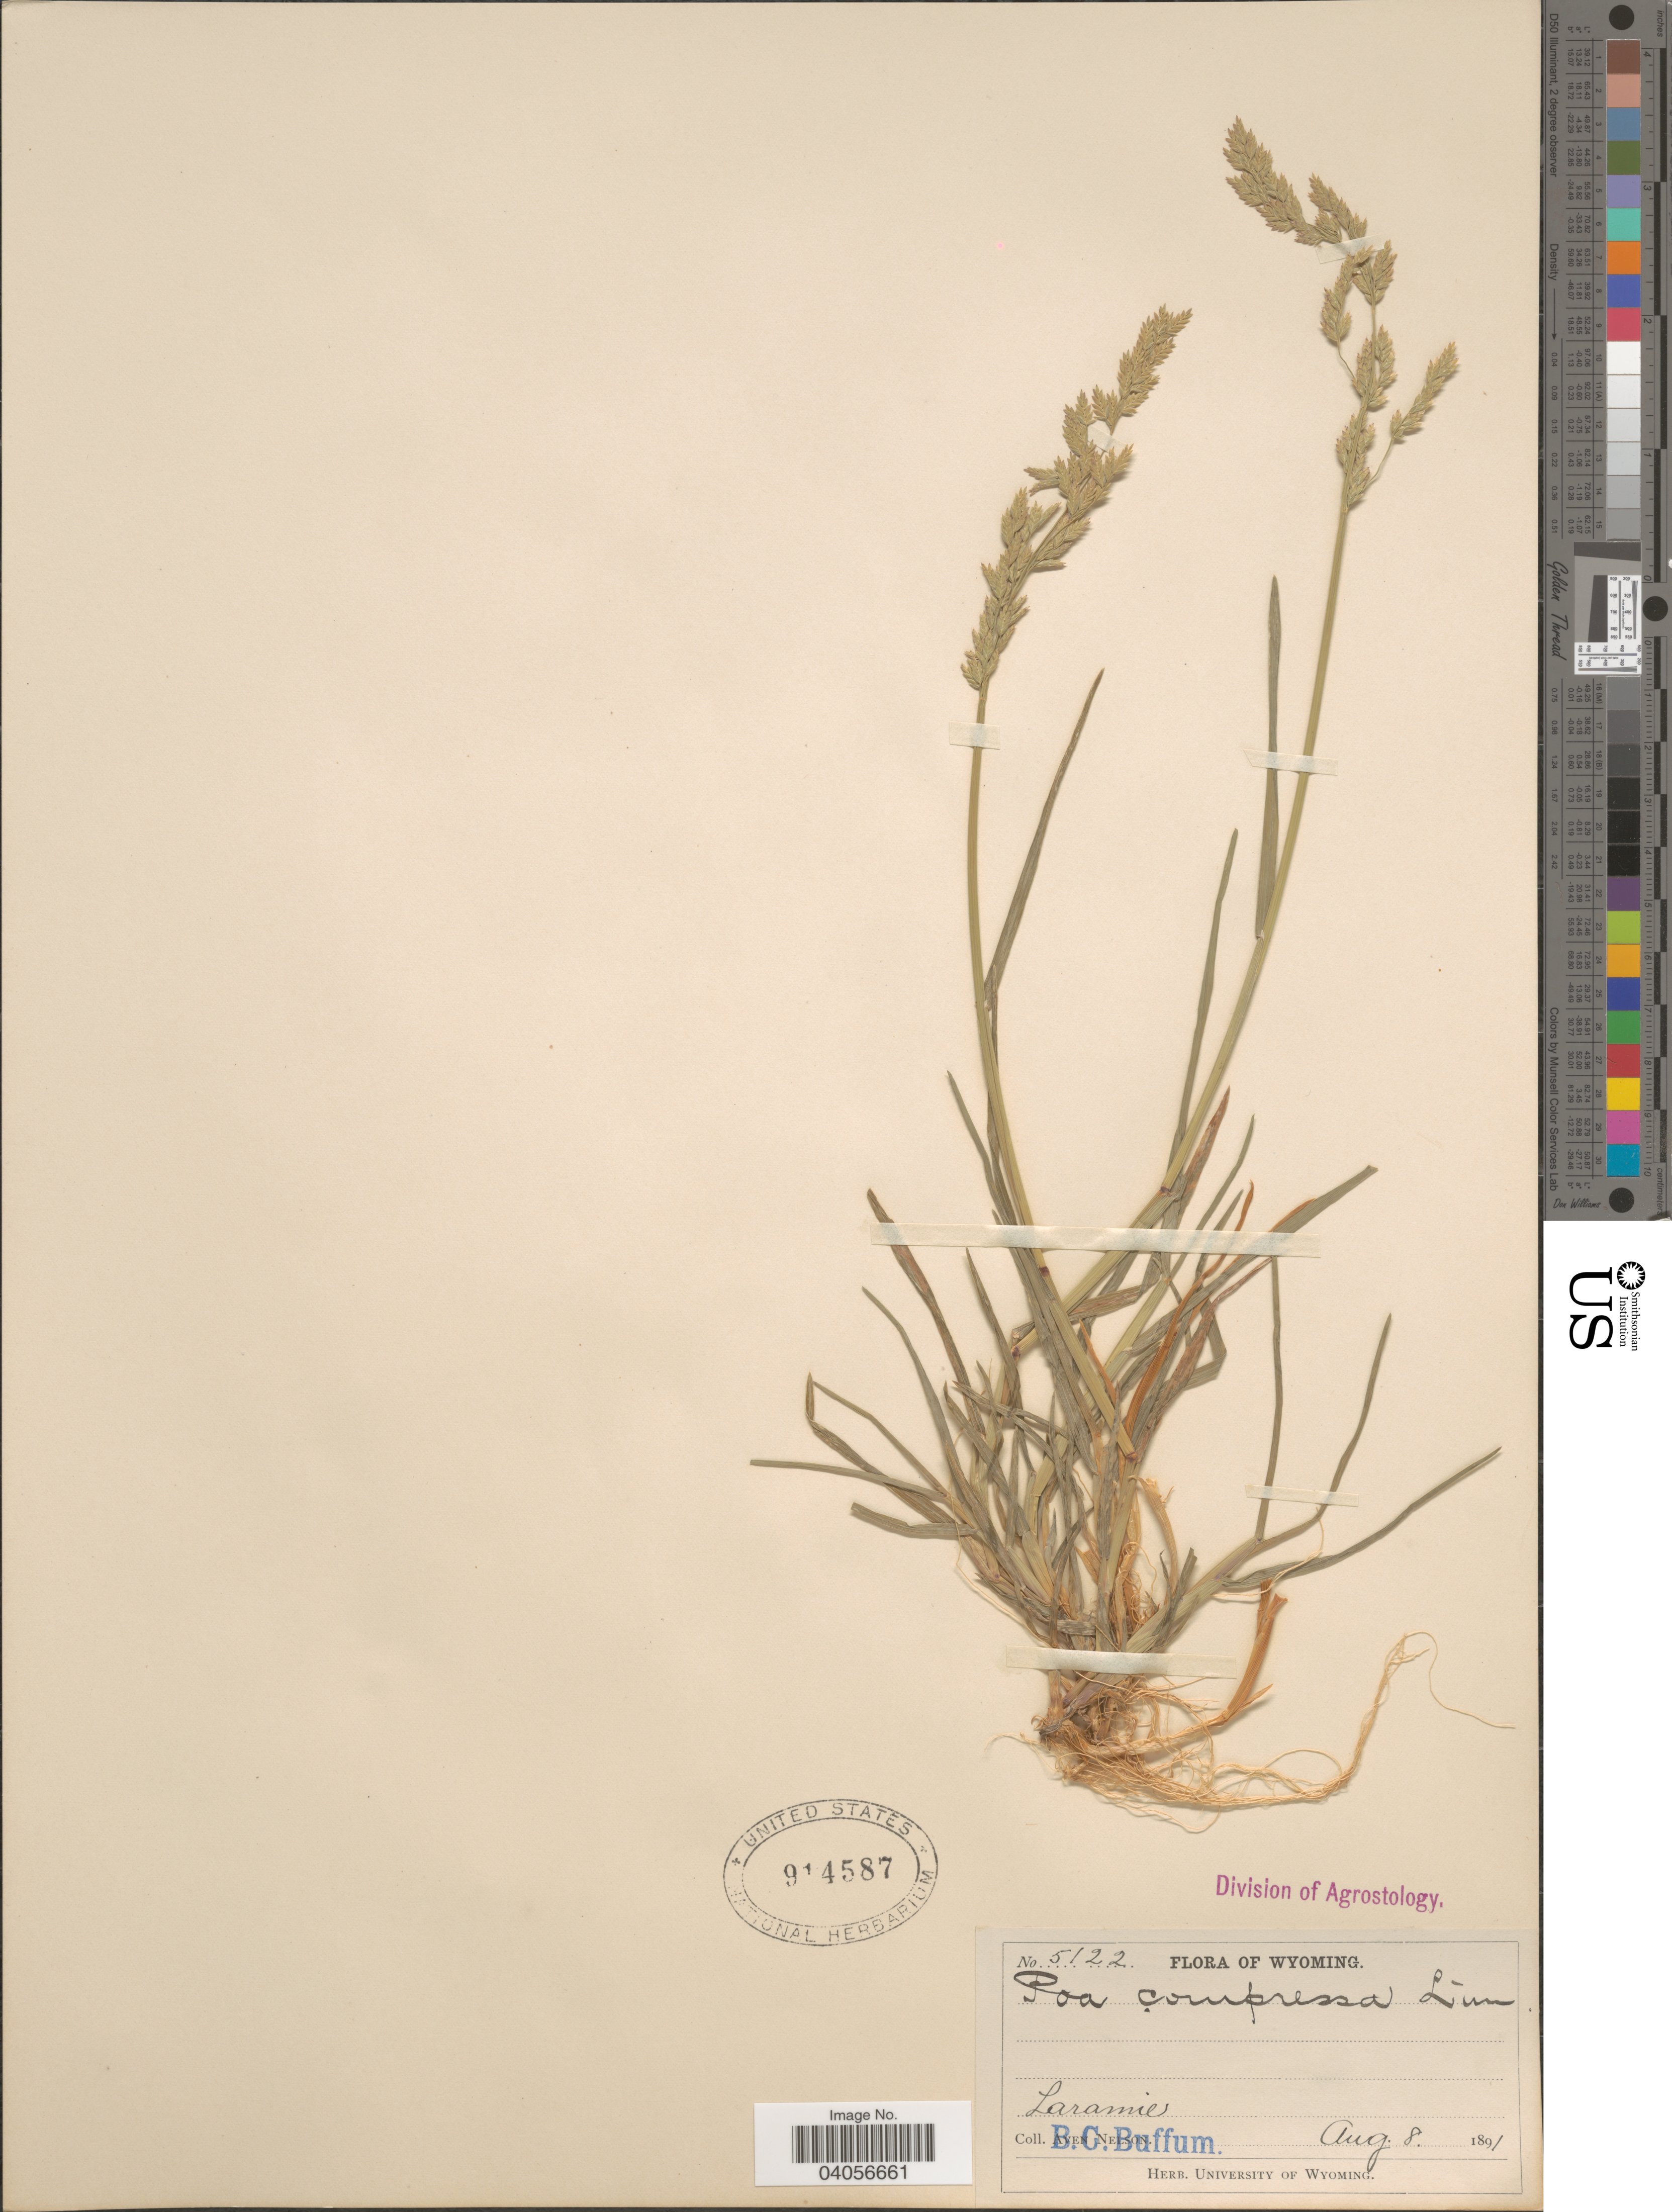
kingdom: Plantae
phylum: Tracheophyta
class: Liliopsida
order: Poales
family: Poaceae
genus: Poa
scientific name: Poa compressa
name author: L.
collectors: B. Buffum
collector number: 5122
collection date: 1891-08-08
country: United States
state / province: Wyoming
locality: Laramie.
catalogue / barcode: US 914587